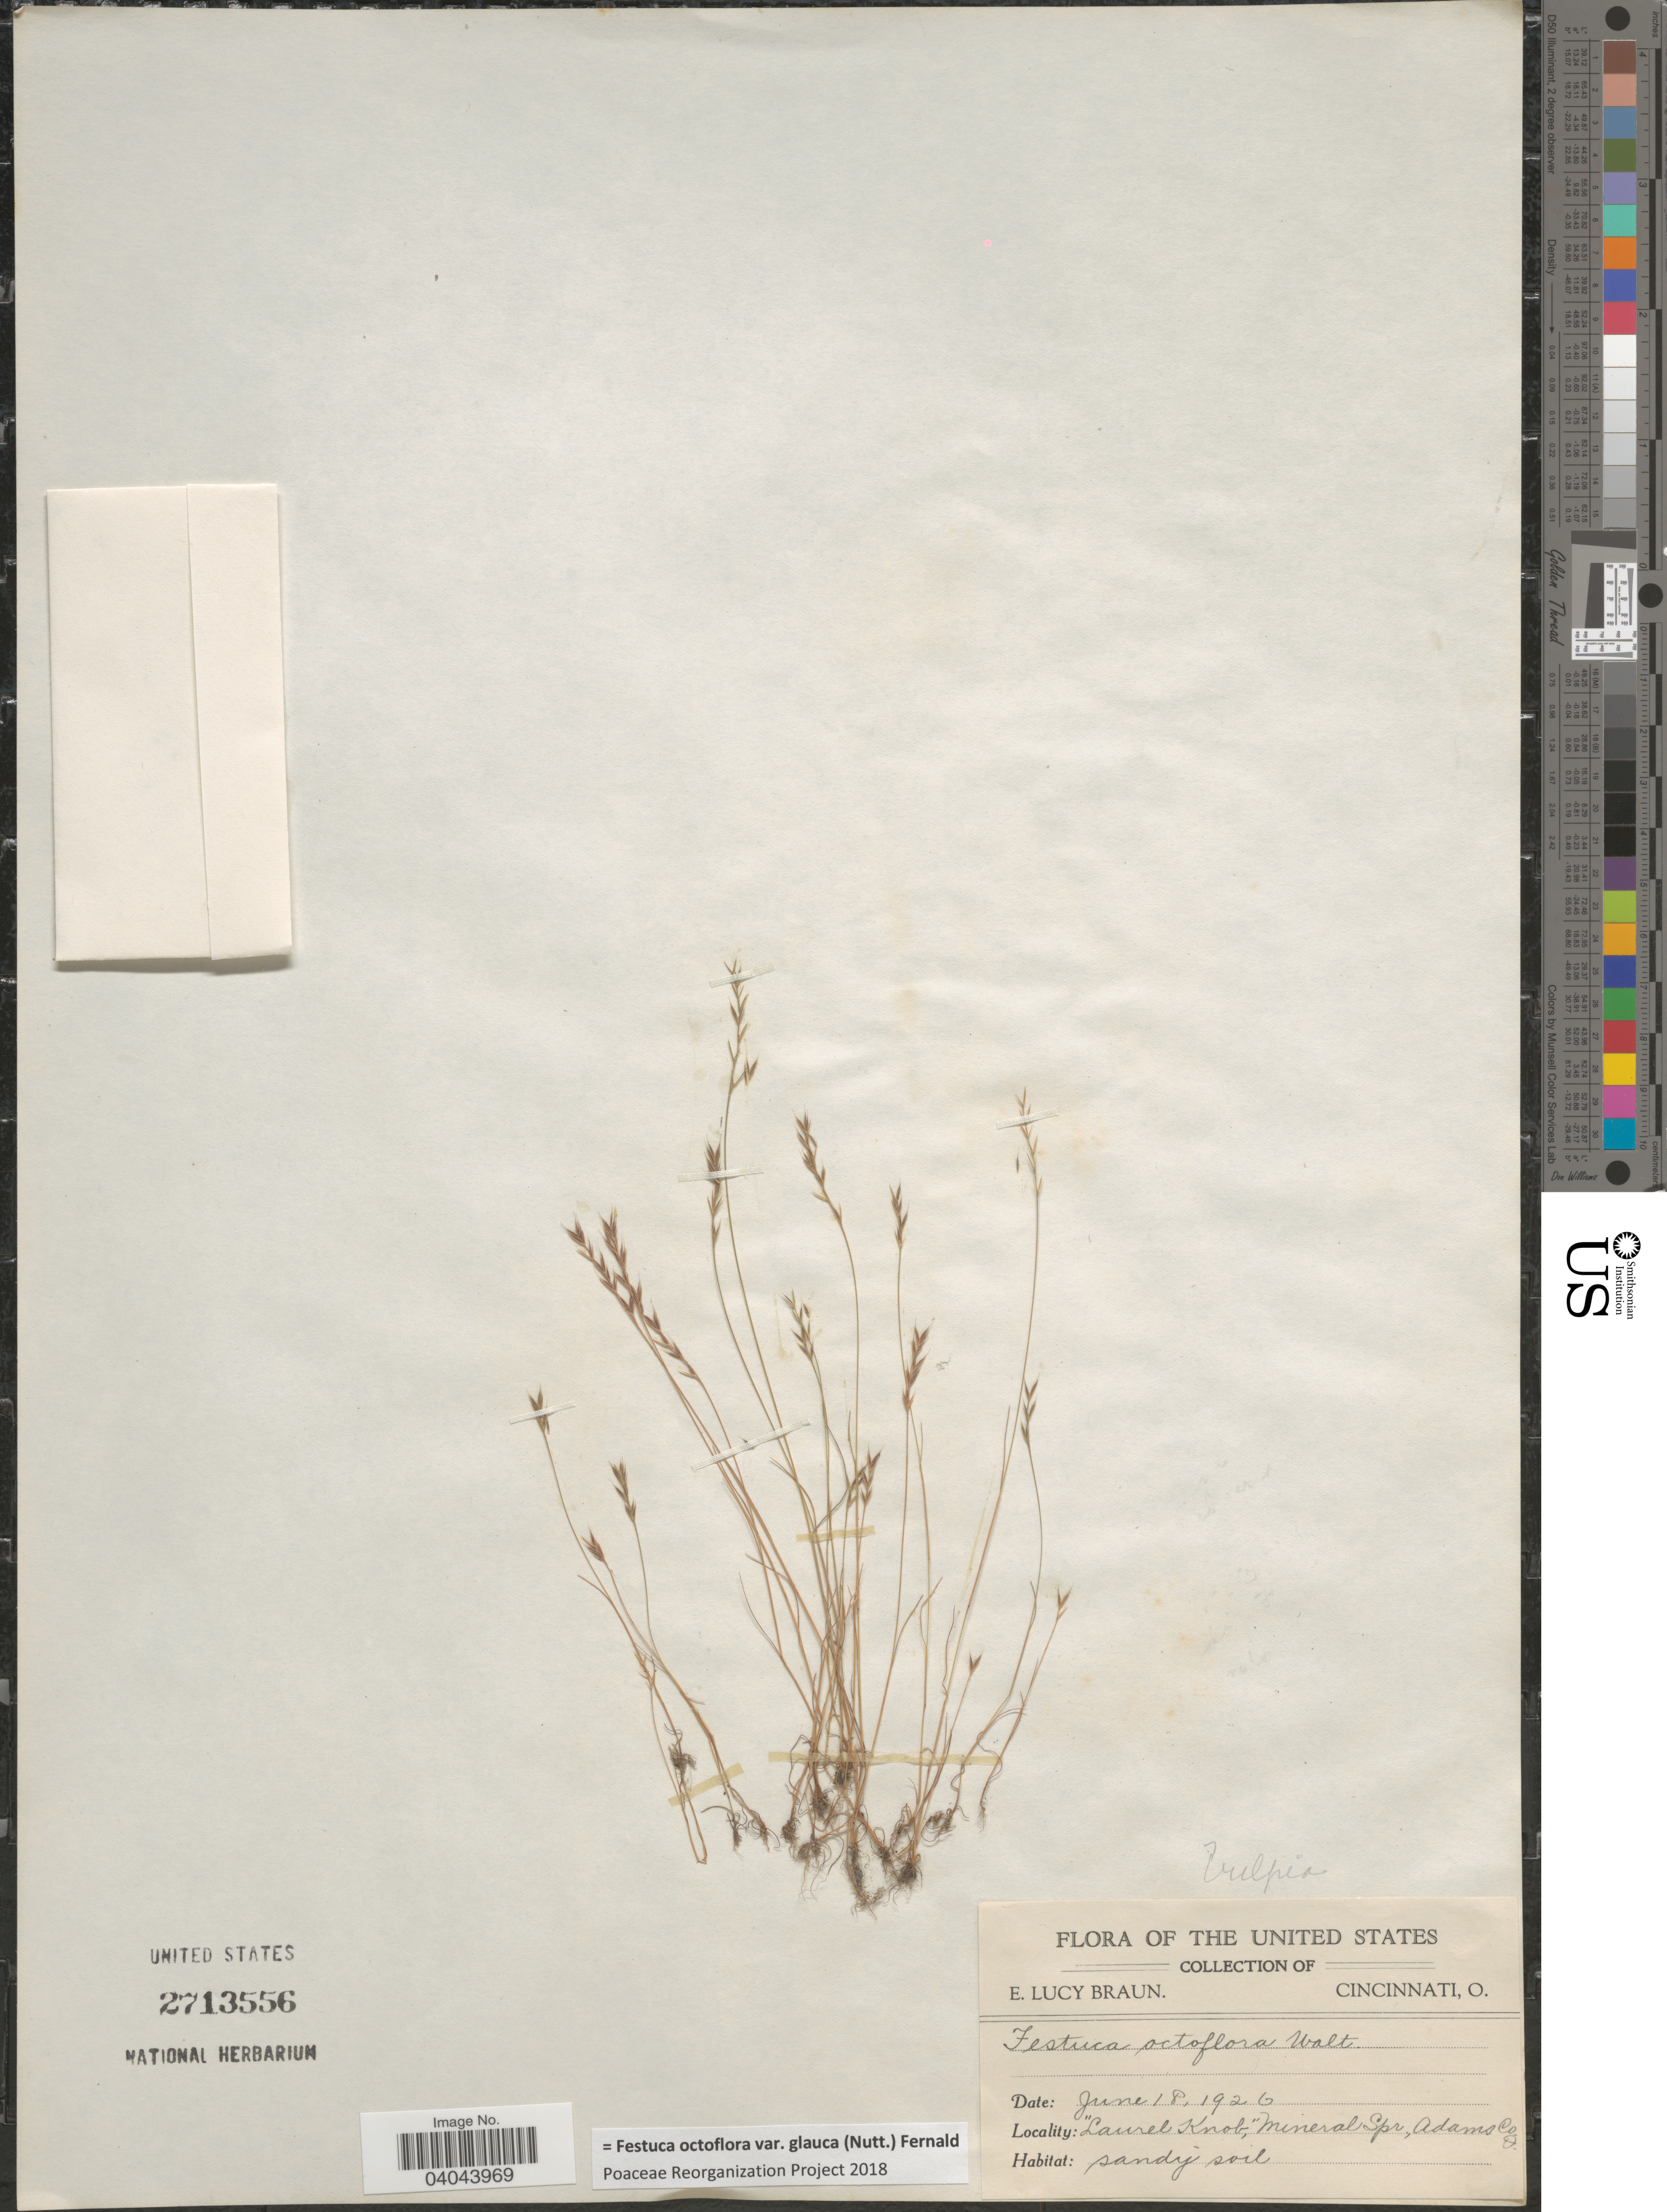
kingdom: Plantae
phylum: Tracheophyta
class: Liliopsida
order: Poales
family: Poaceae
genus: Festuca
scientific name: Festuca octoflora var. glauca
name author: (Nutt.) Fernald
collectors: E. L. Braun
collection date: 1926-06-18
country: United States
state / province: Ohio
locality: Laurel Knob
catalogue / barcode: US 2713556